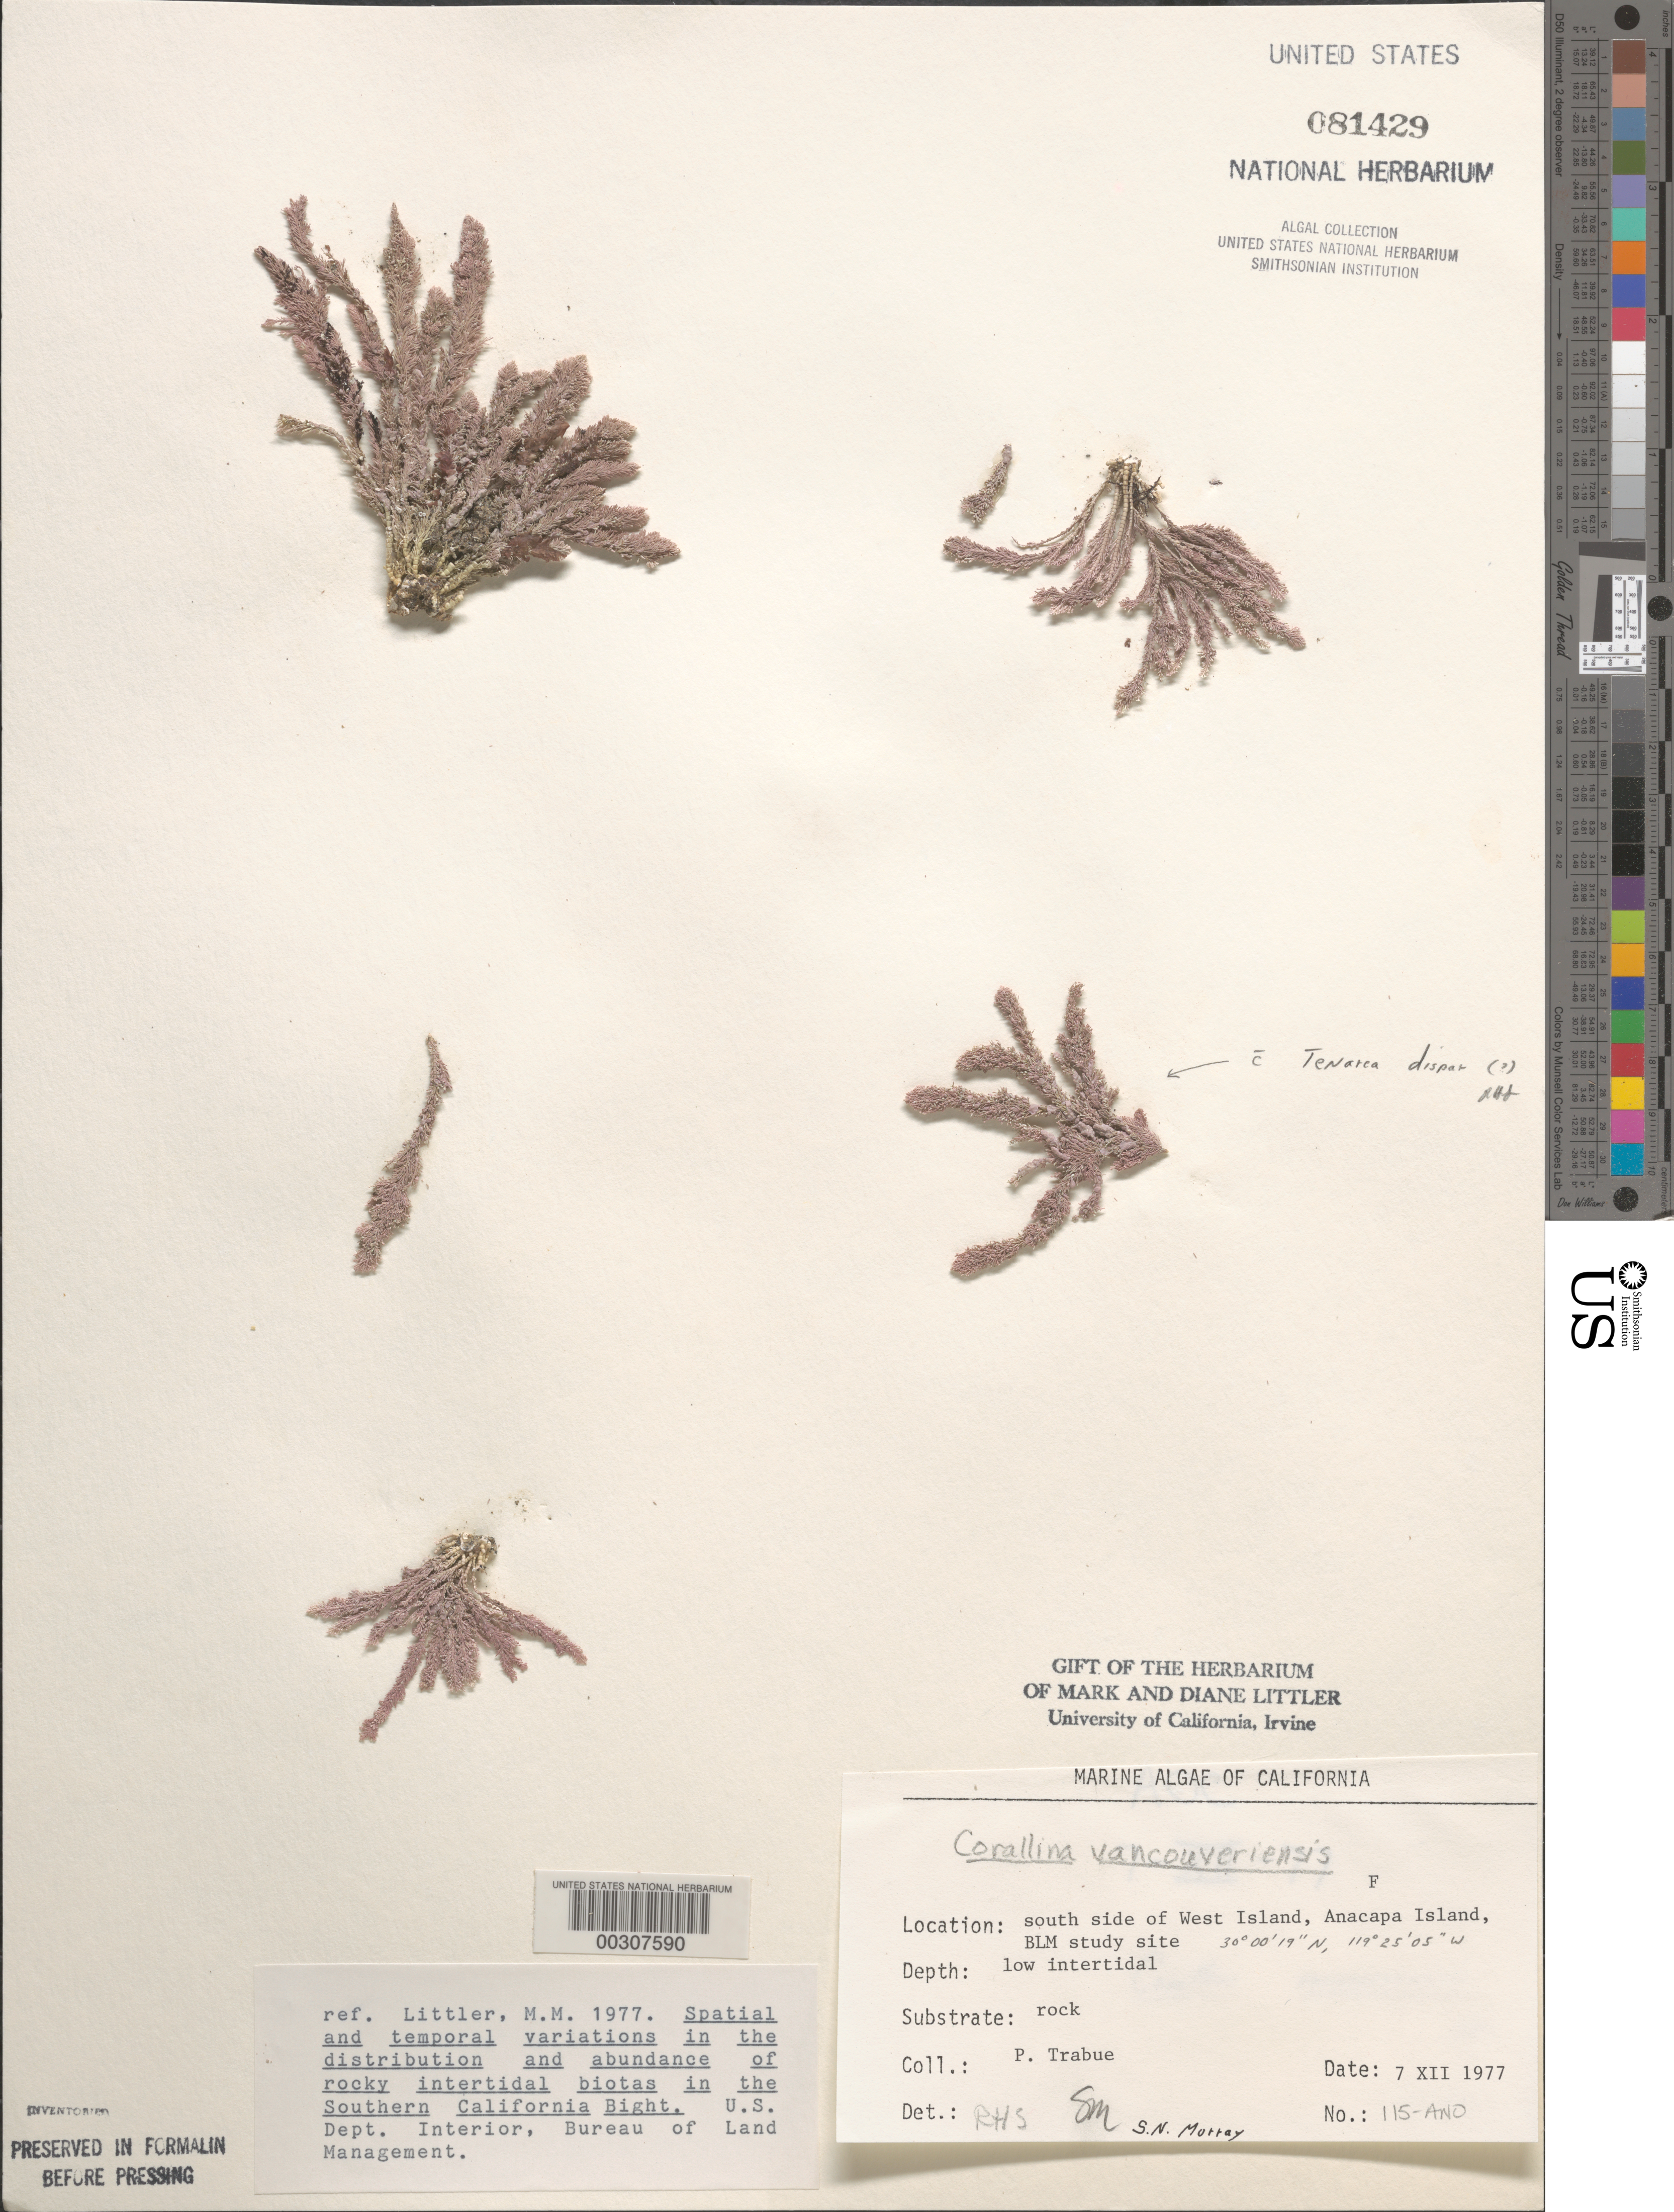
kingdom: Plantae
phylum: Rhodophyta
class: Florideophyceae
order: Corallinales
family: Corallinaceae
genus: Corallina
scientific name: Corallina vancouveriensis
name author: Yendo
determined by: Sims, Robert H.; Murray, S. N.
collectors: P. J. Trabue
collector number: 115-ANO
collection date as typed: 07 Dec 1977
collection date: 1977-12-07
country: United States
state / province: California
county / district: Ventura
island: Anacapa Island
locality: South side of west island, near Cat Rock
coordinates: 34 00'19"N, 119 25'05"W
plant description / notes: BLM-SOCALBIGHT Rocky Intertidal Survey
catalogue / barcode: US 81429